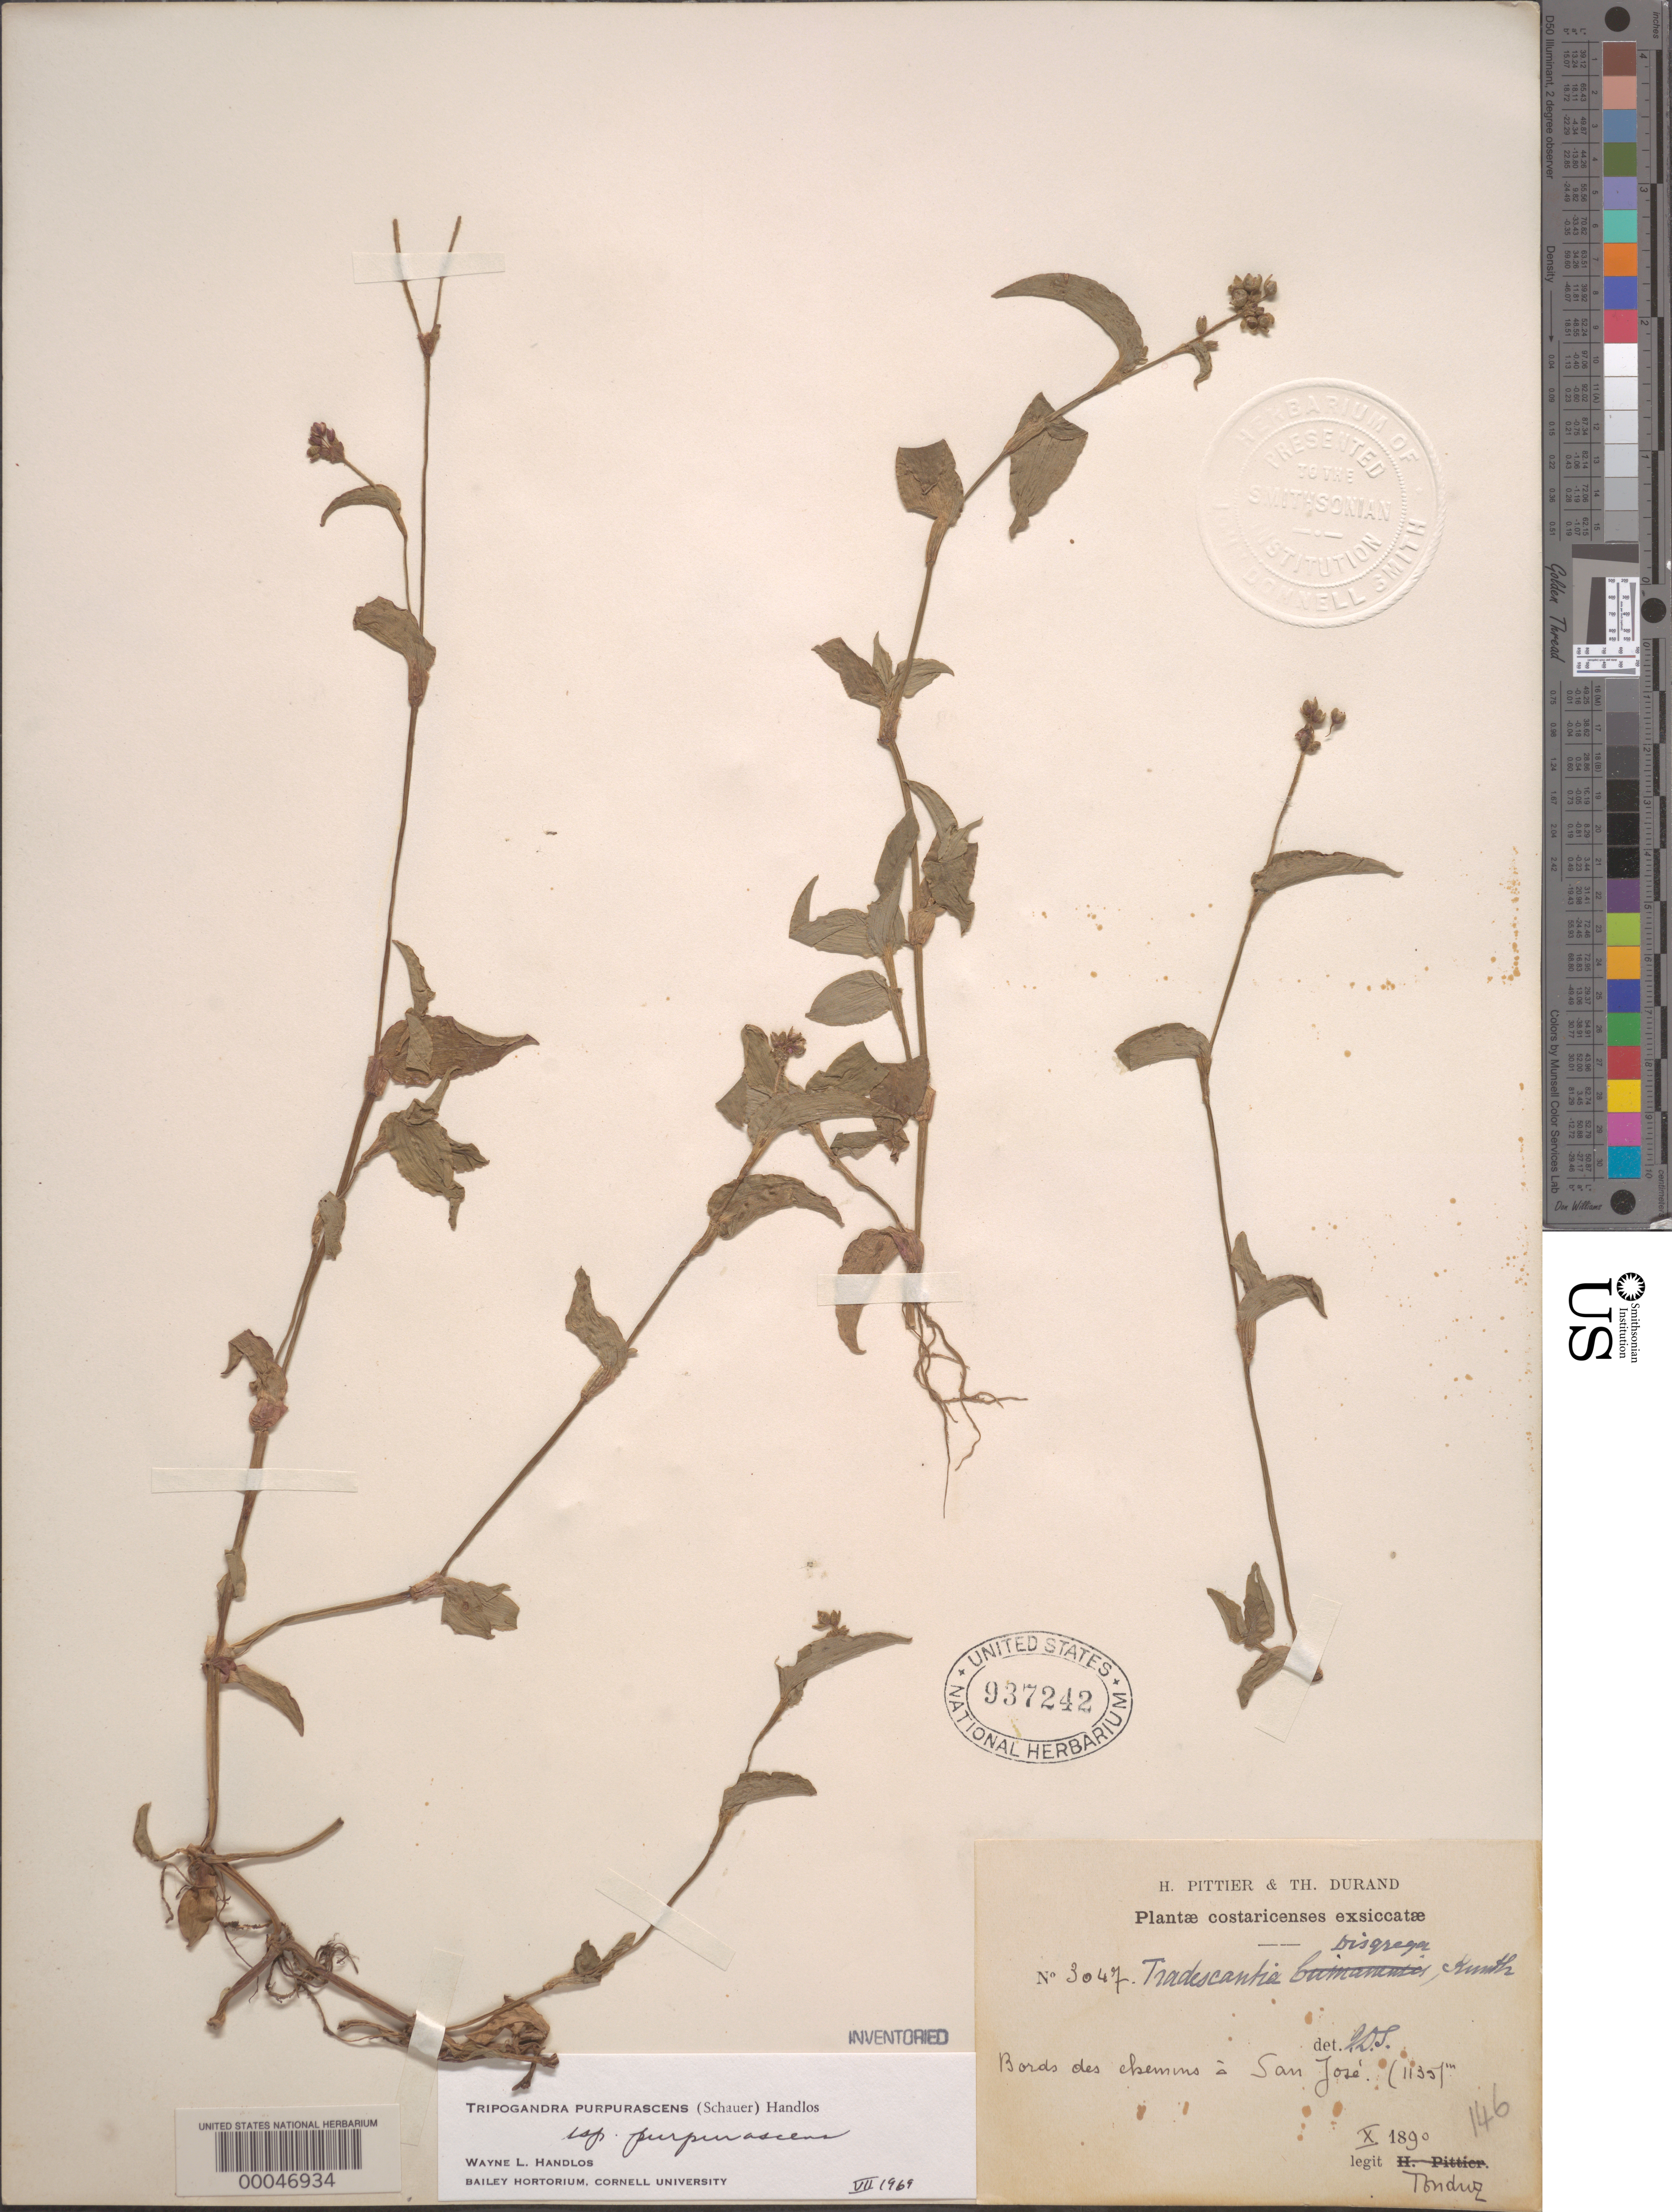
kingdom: Plantae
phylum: Tracheophyta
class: Liliopsida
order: Commelinales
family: Commelinaceae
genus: Tripogandra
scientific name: Tripogandra purpurascens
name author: (S. Schauer) Handlos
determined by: Handlos, W. L.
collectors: A. Tonduz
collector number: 3047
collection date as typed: Oct 1890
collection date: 1890-10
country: Costa Rica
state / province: San José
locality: San jose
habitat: Roadside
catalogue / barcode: US 937242